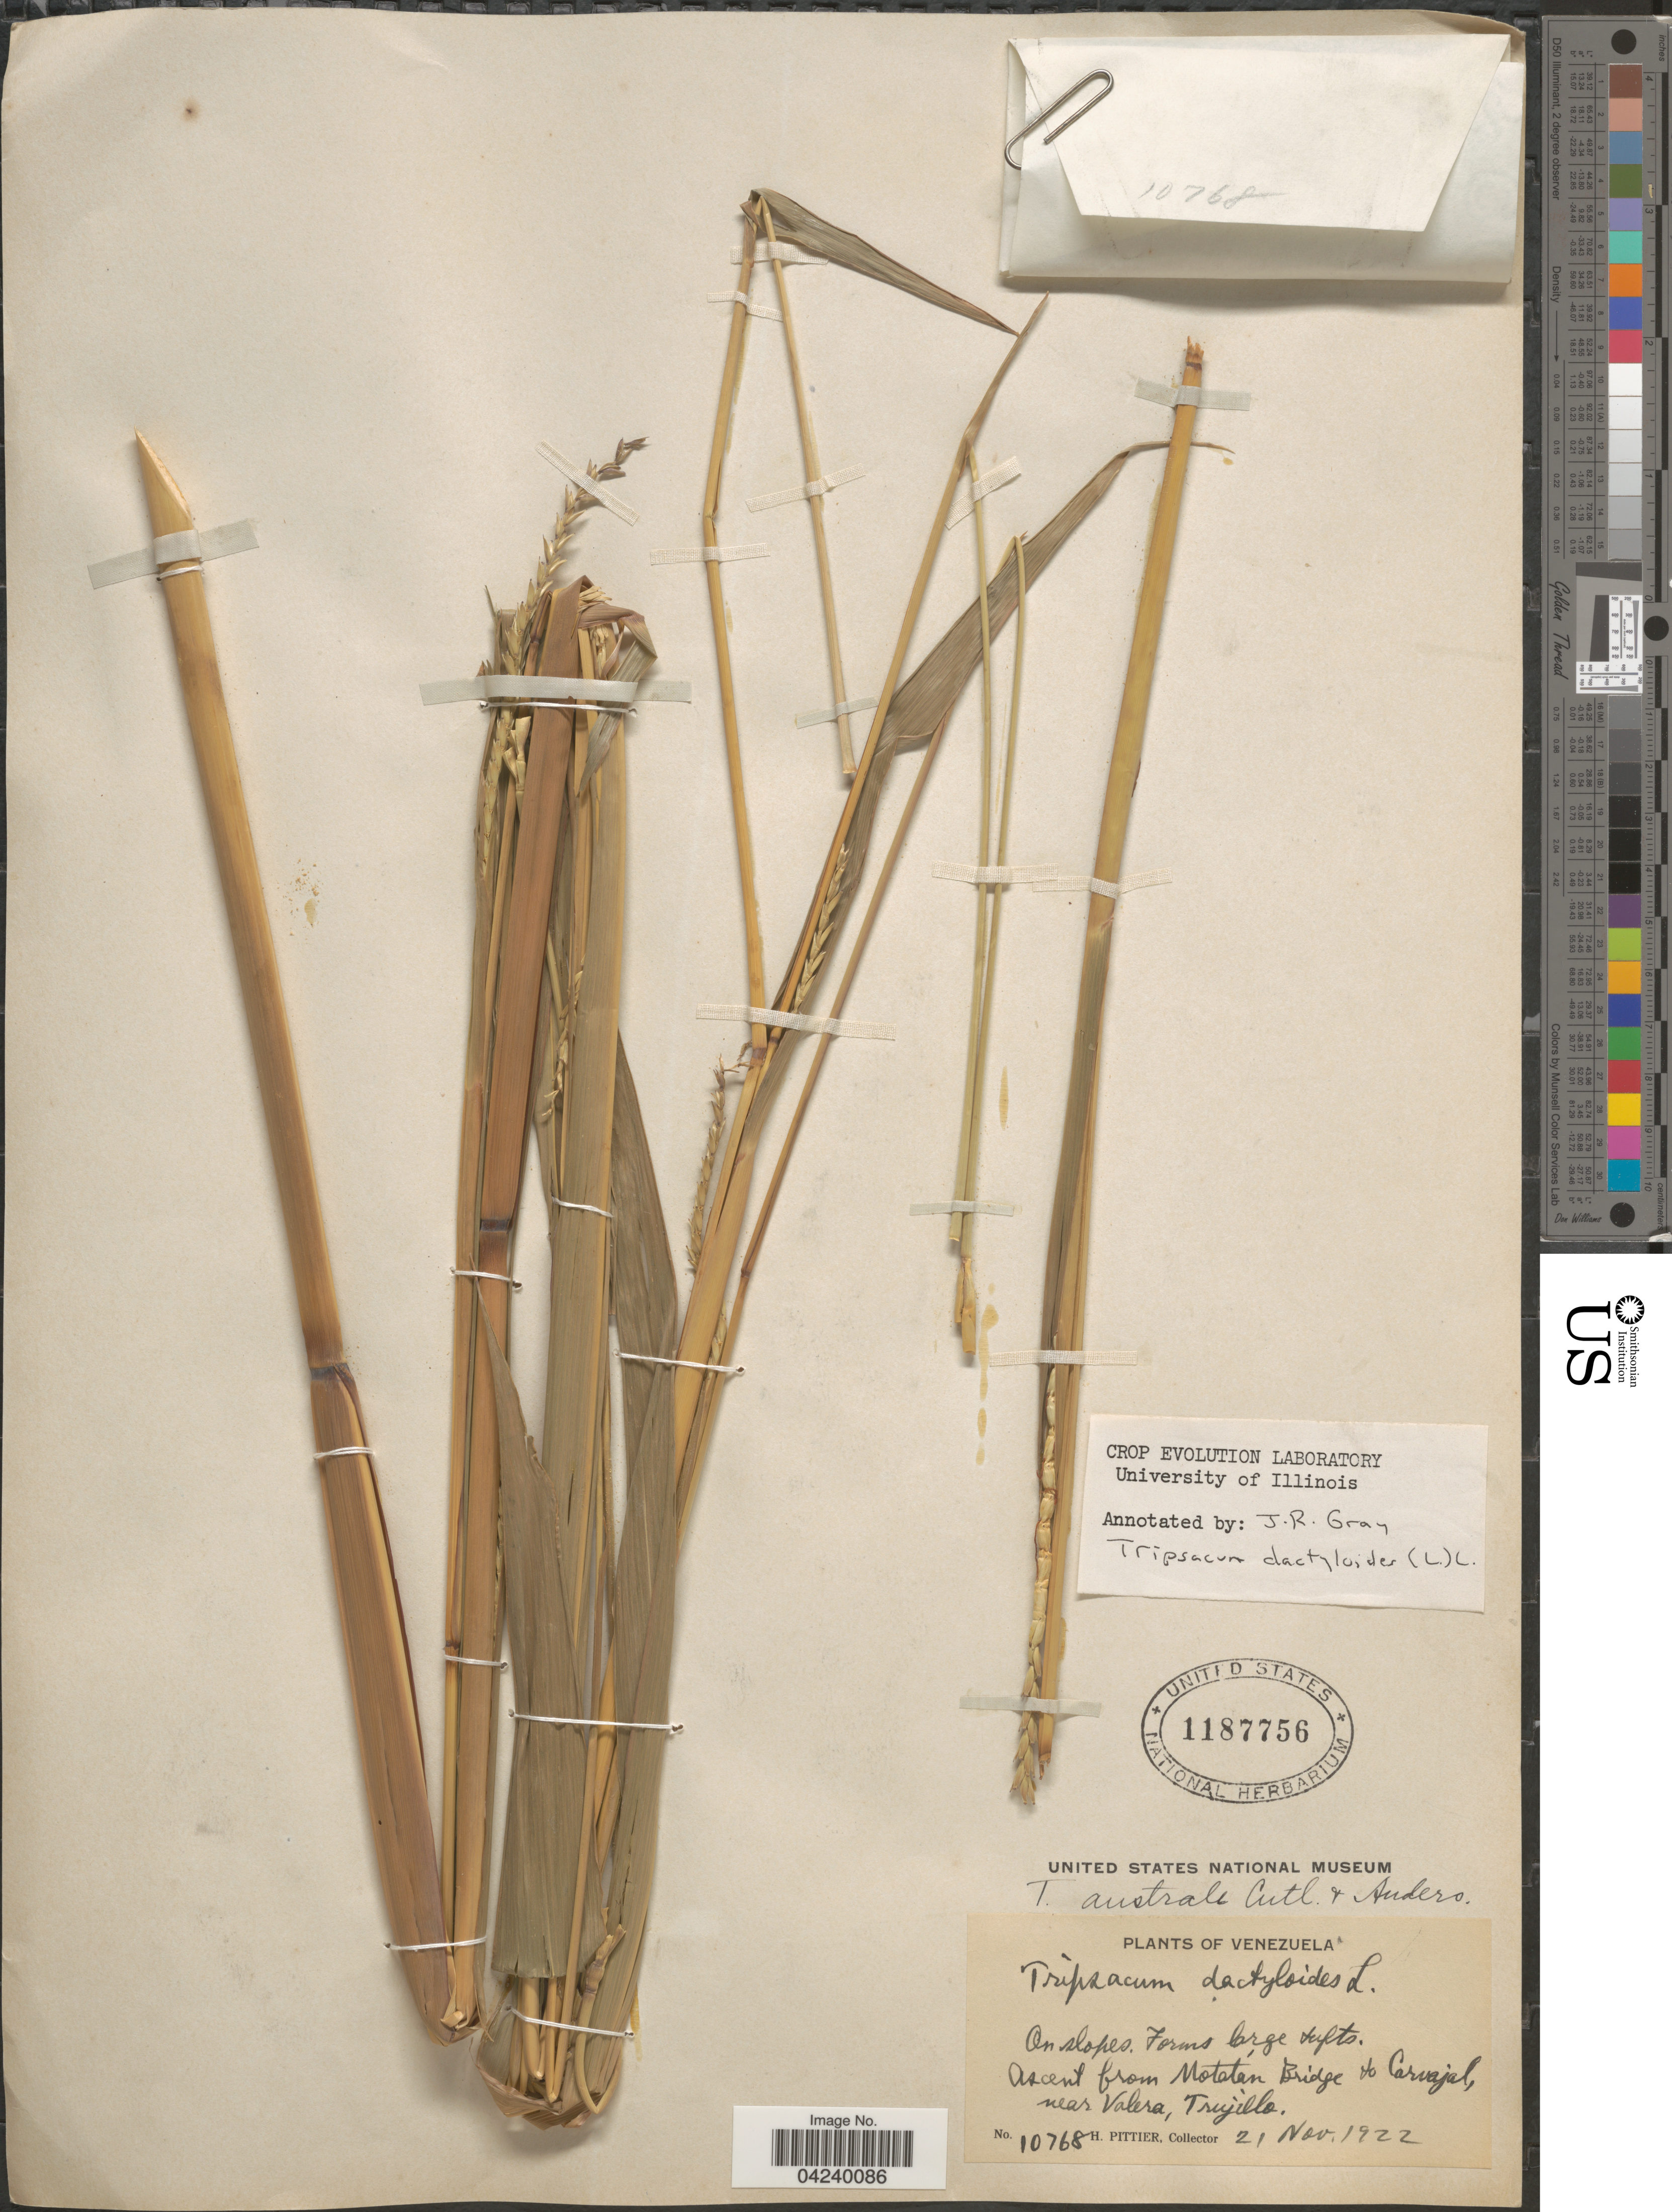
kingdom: Plantae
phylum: Tracheophyta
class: Liliopsida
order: Poales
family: Poaceae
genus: Tripsacum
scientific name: Tripsacum dactyloides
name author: (L.) L.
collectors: H. F. Pittier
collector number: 10768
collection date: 1922-11-21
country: Venezuela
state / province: Trujillo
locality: Ascent from Motatán Bridge to Carvajal, near Valera.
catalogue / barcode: US 1187756